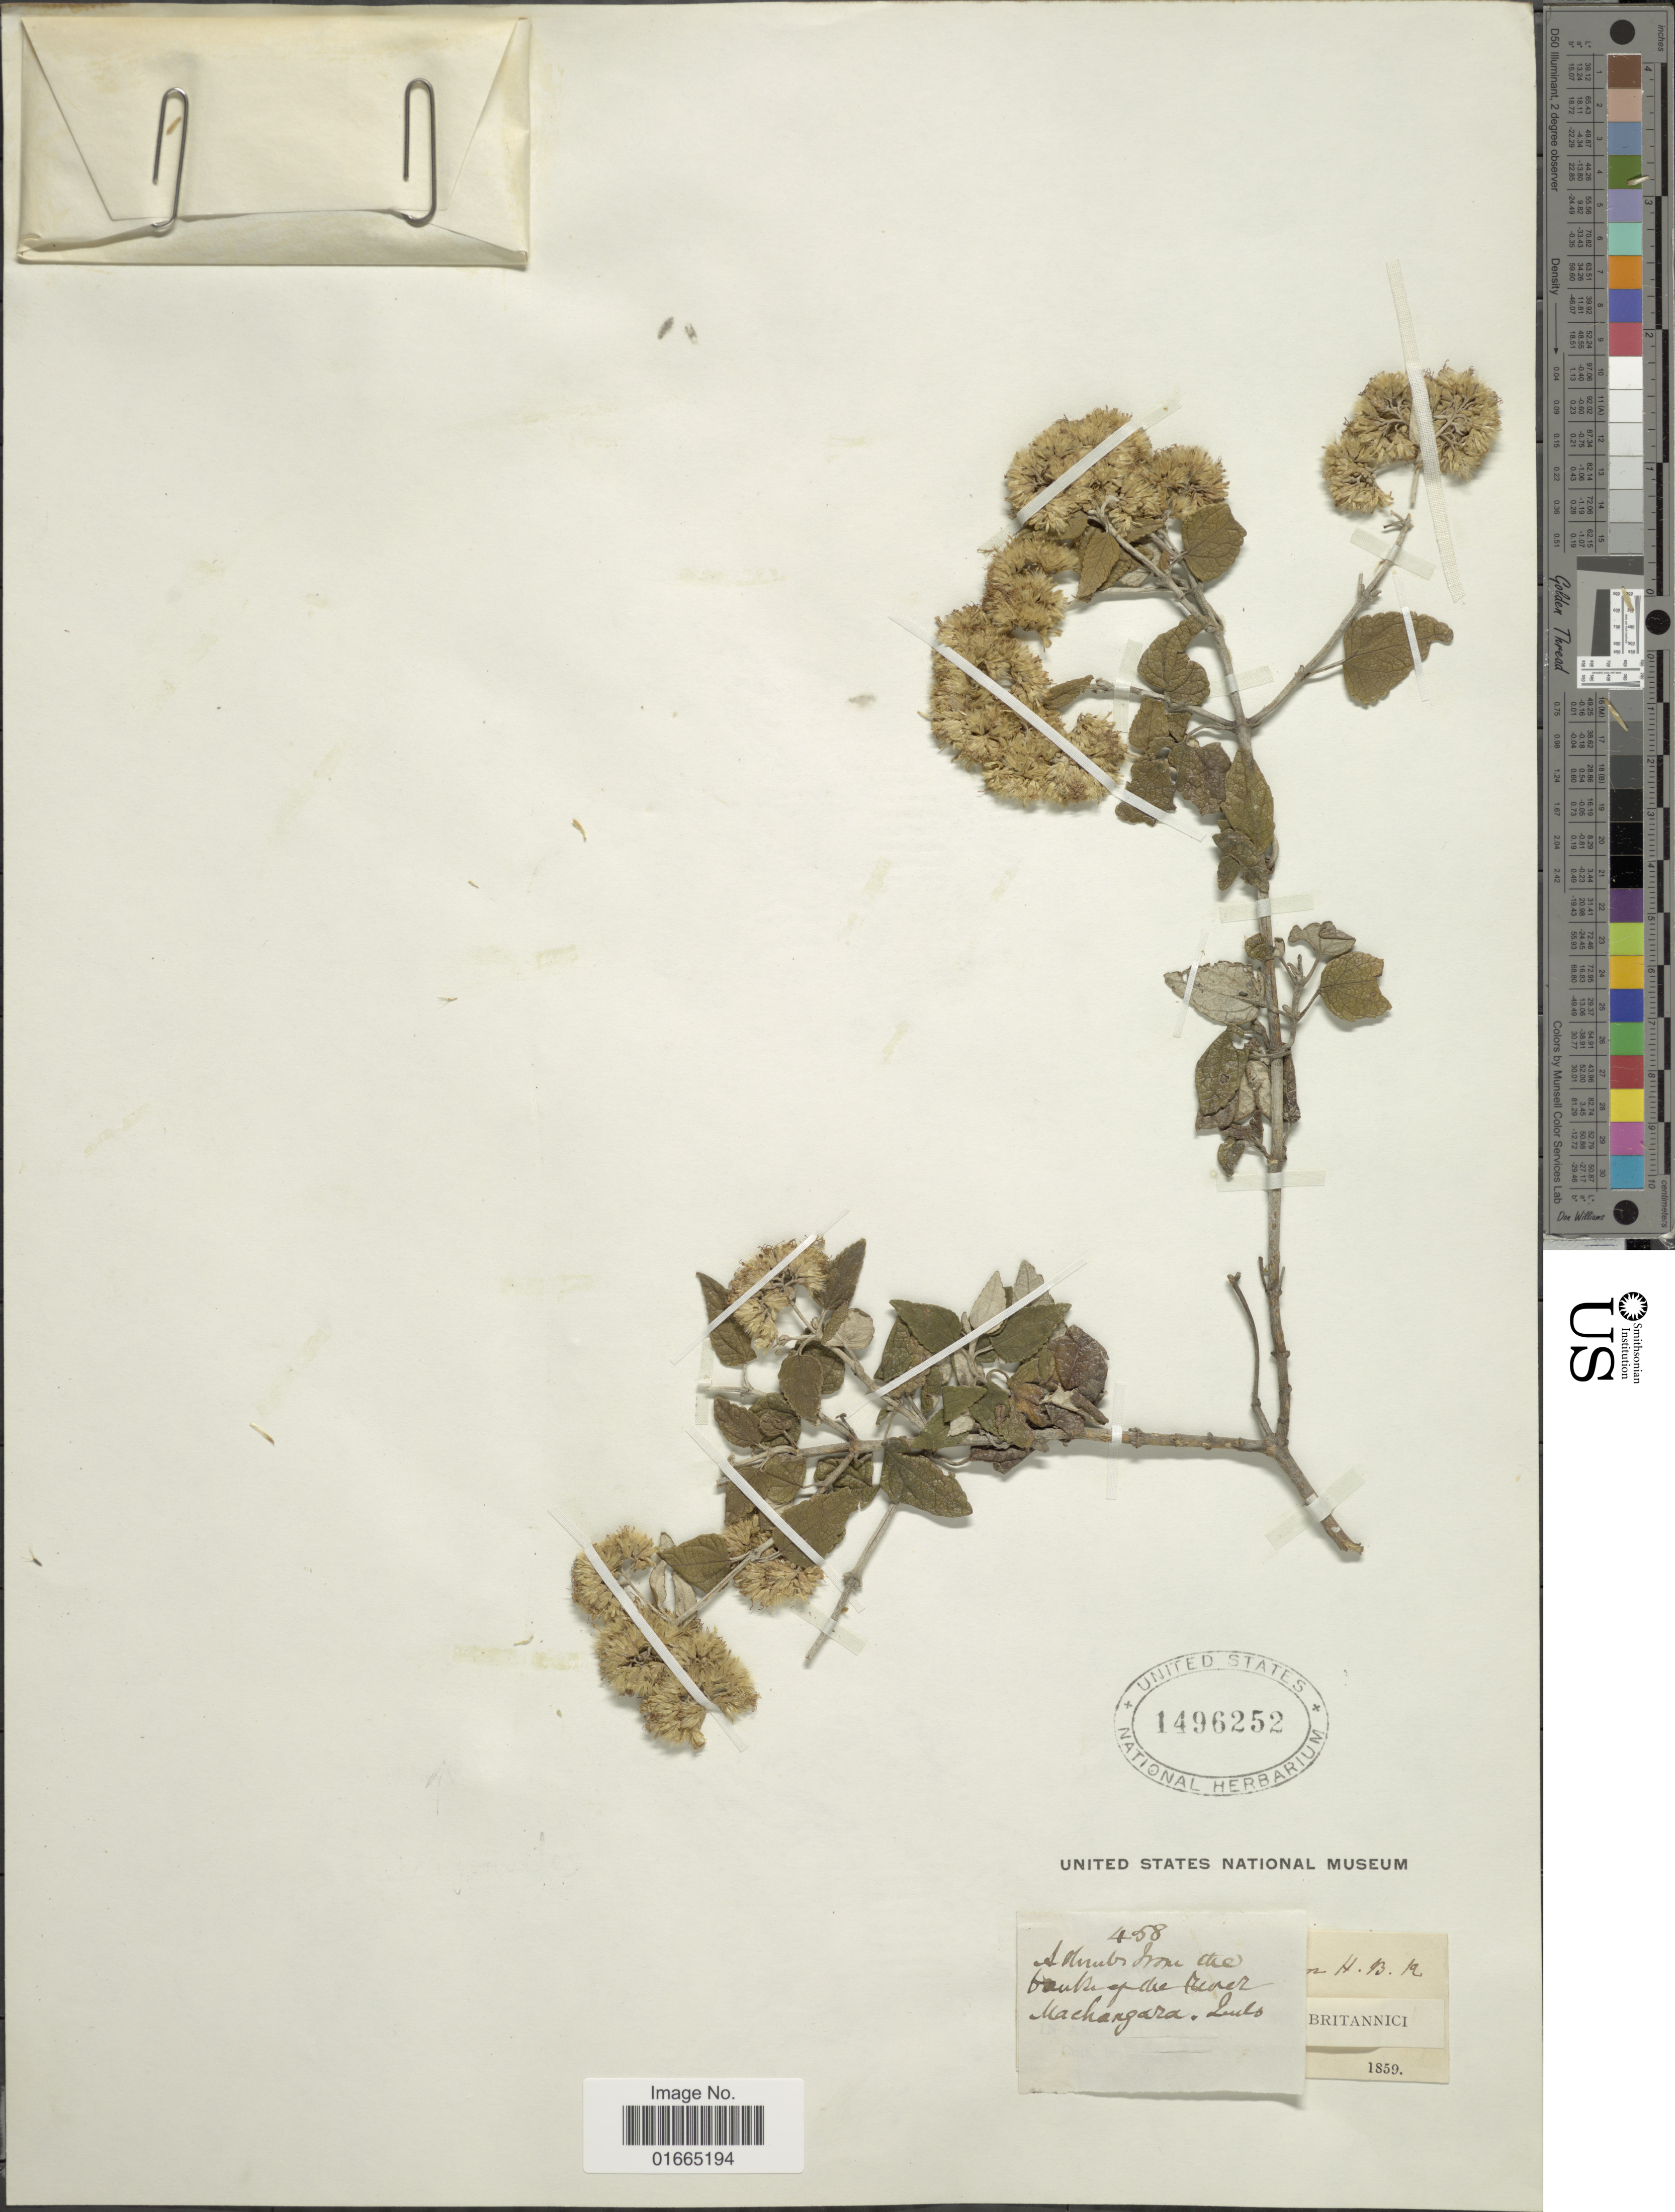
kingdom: Plantae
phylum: Tracheophyta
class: Magnoliopsida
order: Asterales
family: Asteraceae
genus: Cronquistianthus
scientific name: Cronquistianthus trianae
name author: R.M. King & H. Rob.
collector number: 458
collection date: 1859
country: Ecuador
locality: Banks of the river Machángara. Quito.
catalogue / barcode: US 1496252